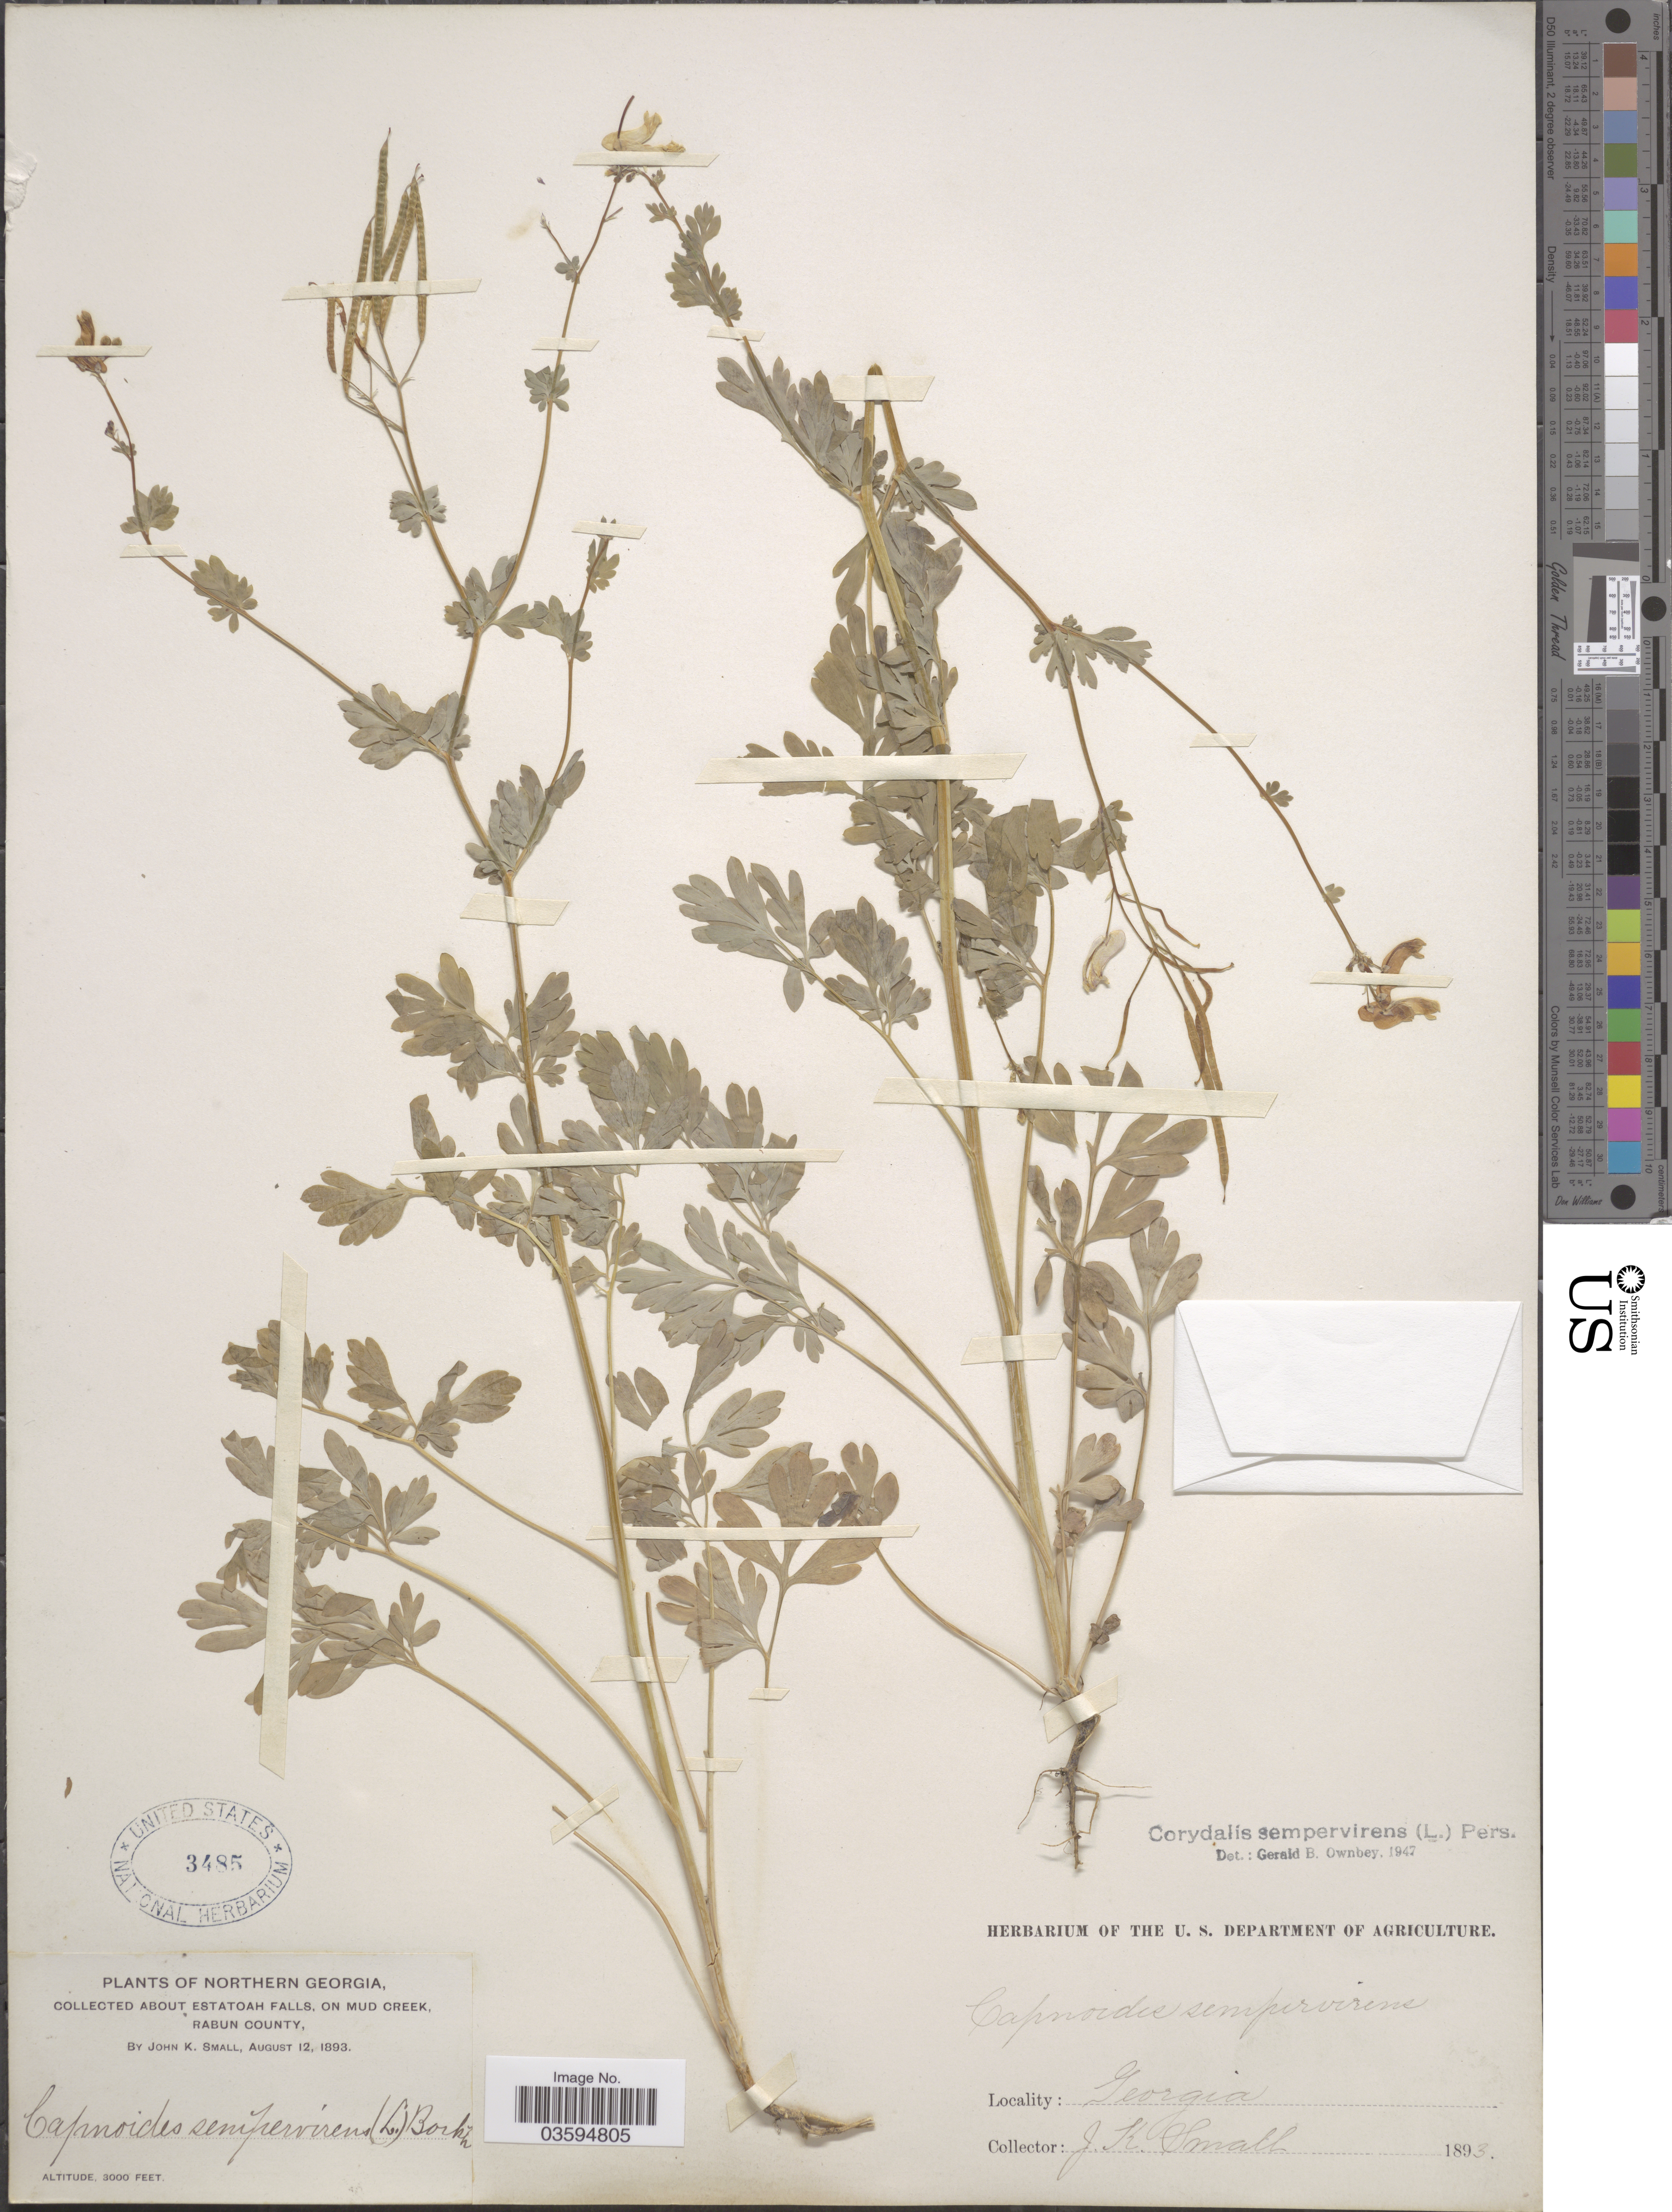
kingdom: Plantae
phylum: Tracheophyta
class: Magnoliopsida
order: Ranunculales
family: Papaveraceae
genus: Capnoides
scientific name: Capnoides sempervirens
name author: (L.) Borkh.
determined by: Strong, M. T., (US), Smithsonian Institution - National Museum of Natural History (UNITED STATES)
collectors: J. K. Small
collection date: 1893-08-12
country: United States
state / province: Georgia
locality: Northern Georgia. About Estatoah Falls, on Mud Creek, Rabun County.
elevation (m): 914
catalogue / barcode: US 3485